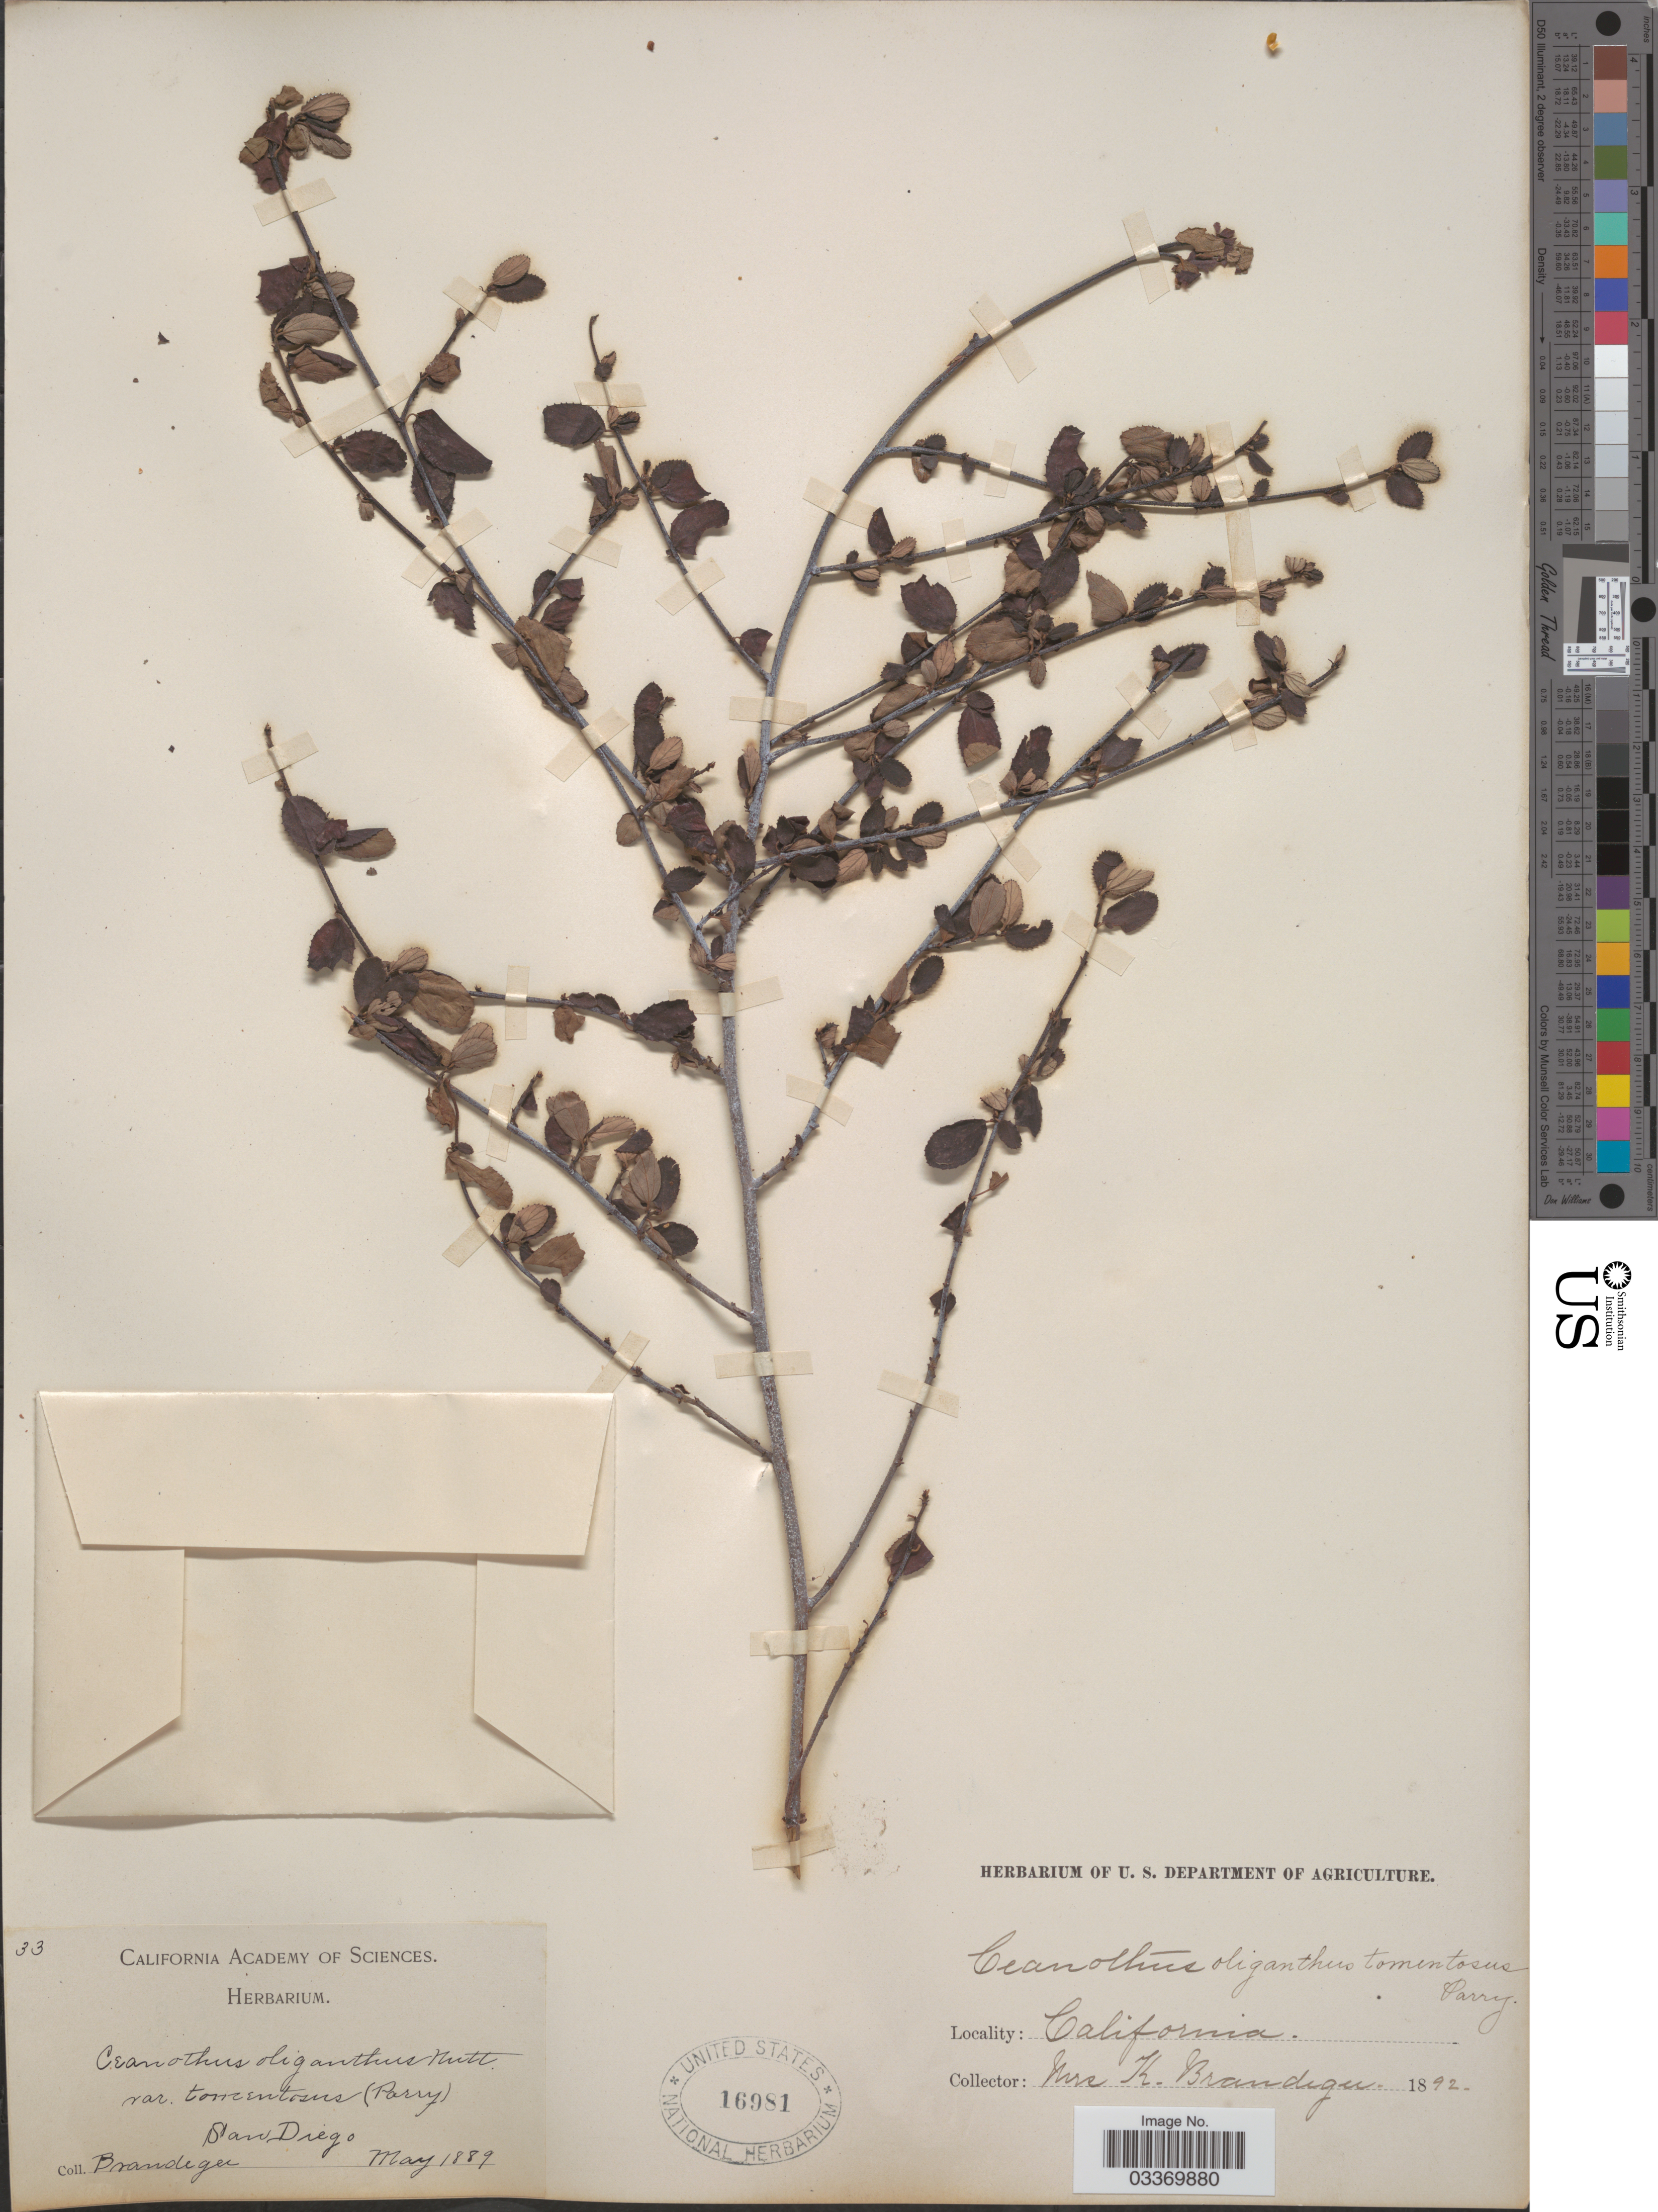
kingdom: Plantae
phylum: Tracheophyta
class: Magnoliopsida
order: Rosales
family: Rhamnaceae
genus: Ceanothus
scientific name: Ceanothus oliganthus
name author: Nutt.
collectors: K. Brandegee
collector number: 33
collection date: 1889-05/1892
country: United States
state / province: California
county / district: San Diego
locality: San Diego.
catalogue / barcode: US 16981